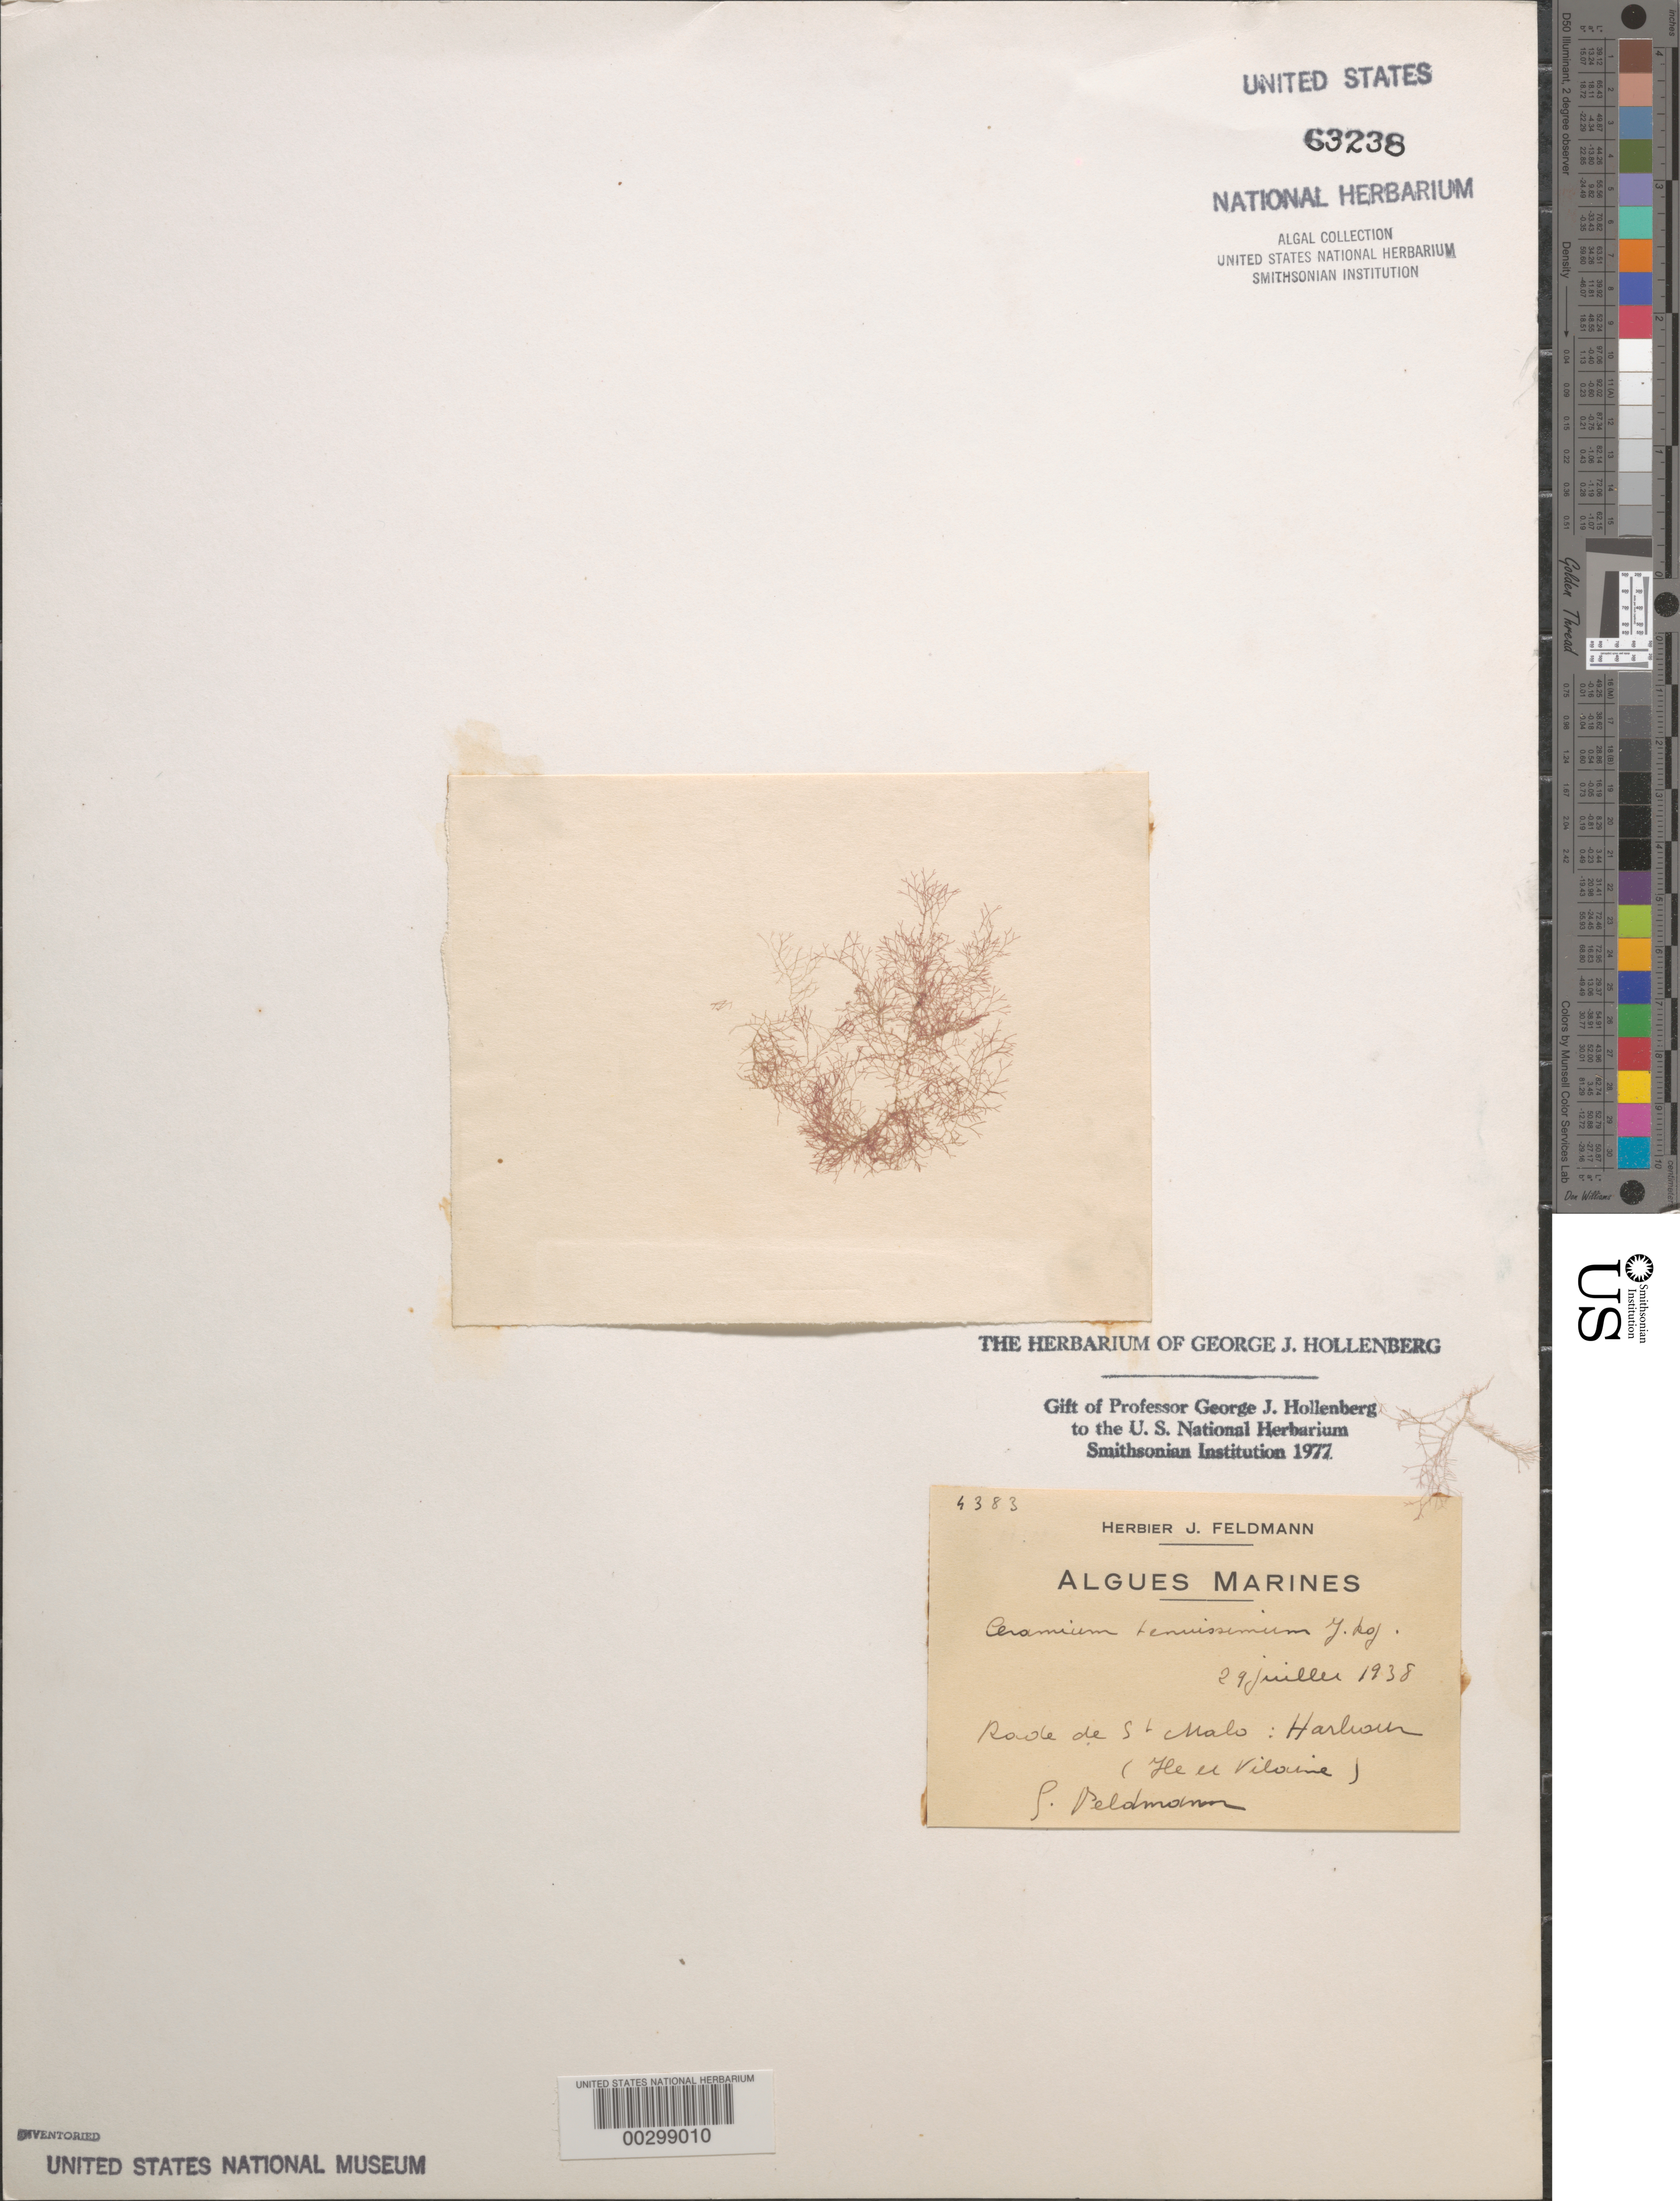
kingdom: Plantae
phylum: Rhodophyta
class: Florideophyceae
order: Ceramiales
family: Ceramiaceae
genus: Ceramium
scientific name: Ceramium diaphanum var. obscura, ined., 7/2023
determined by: Algae name updating Project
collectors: G. Feldmann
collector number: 4383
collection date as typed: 29 Jul 1938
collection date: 1938-07-29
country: France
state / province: Bretagne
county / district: Ille-et-Vilaine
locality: St. Malo harbor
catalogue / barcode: US 63238